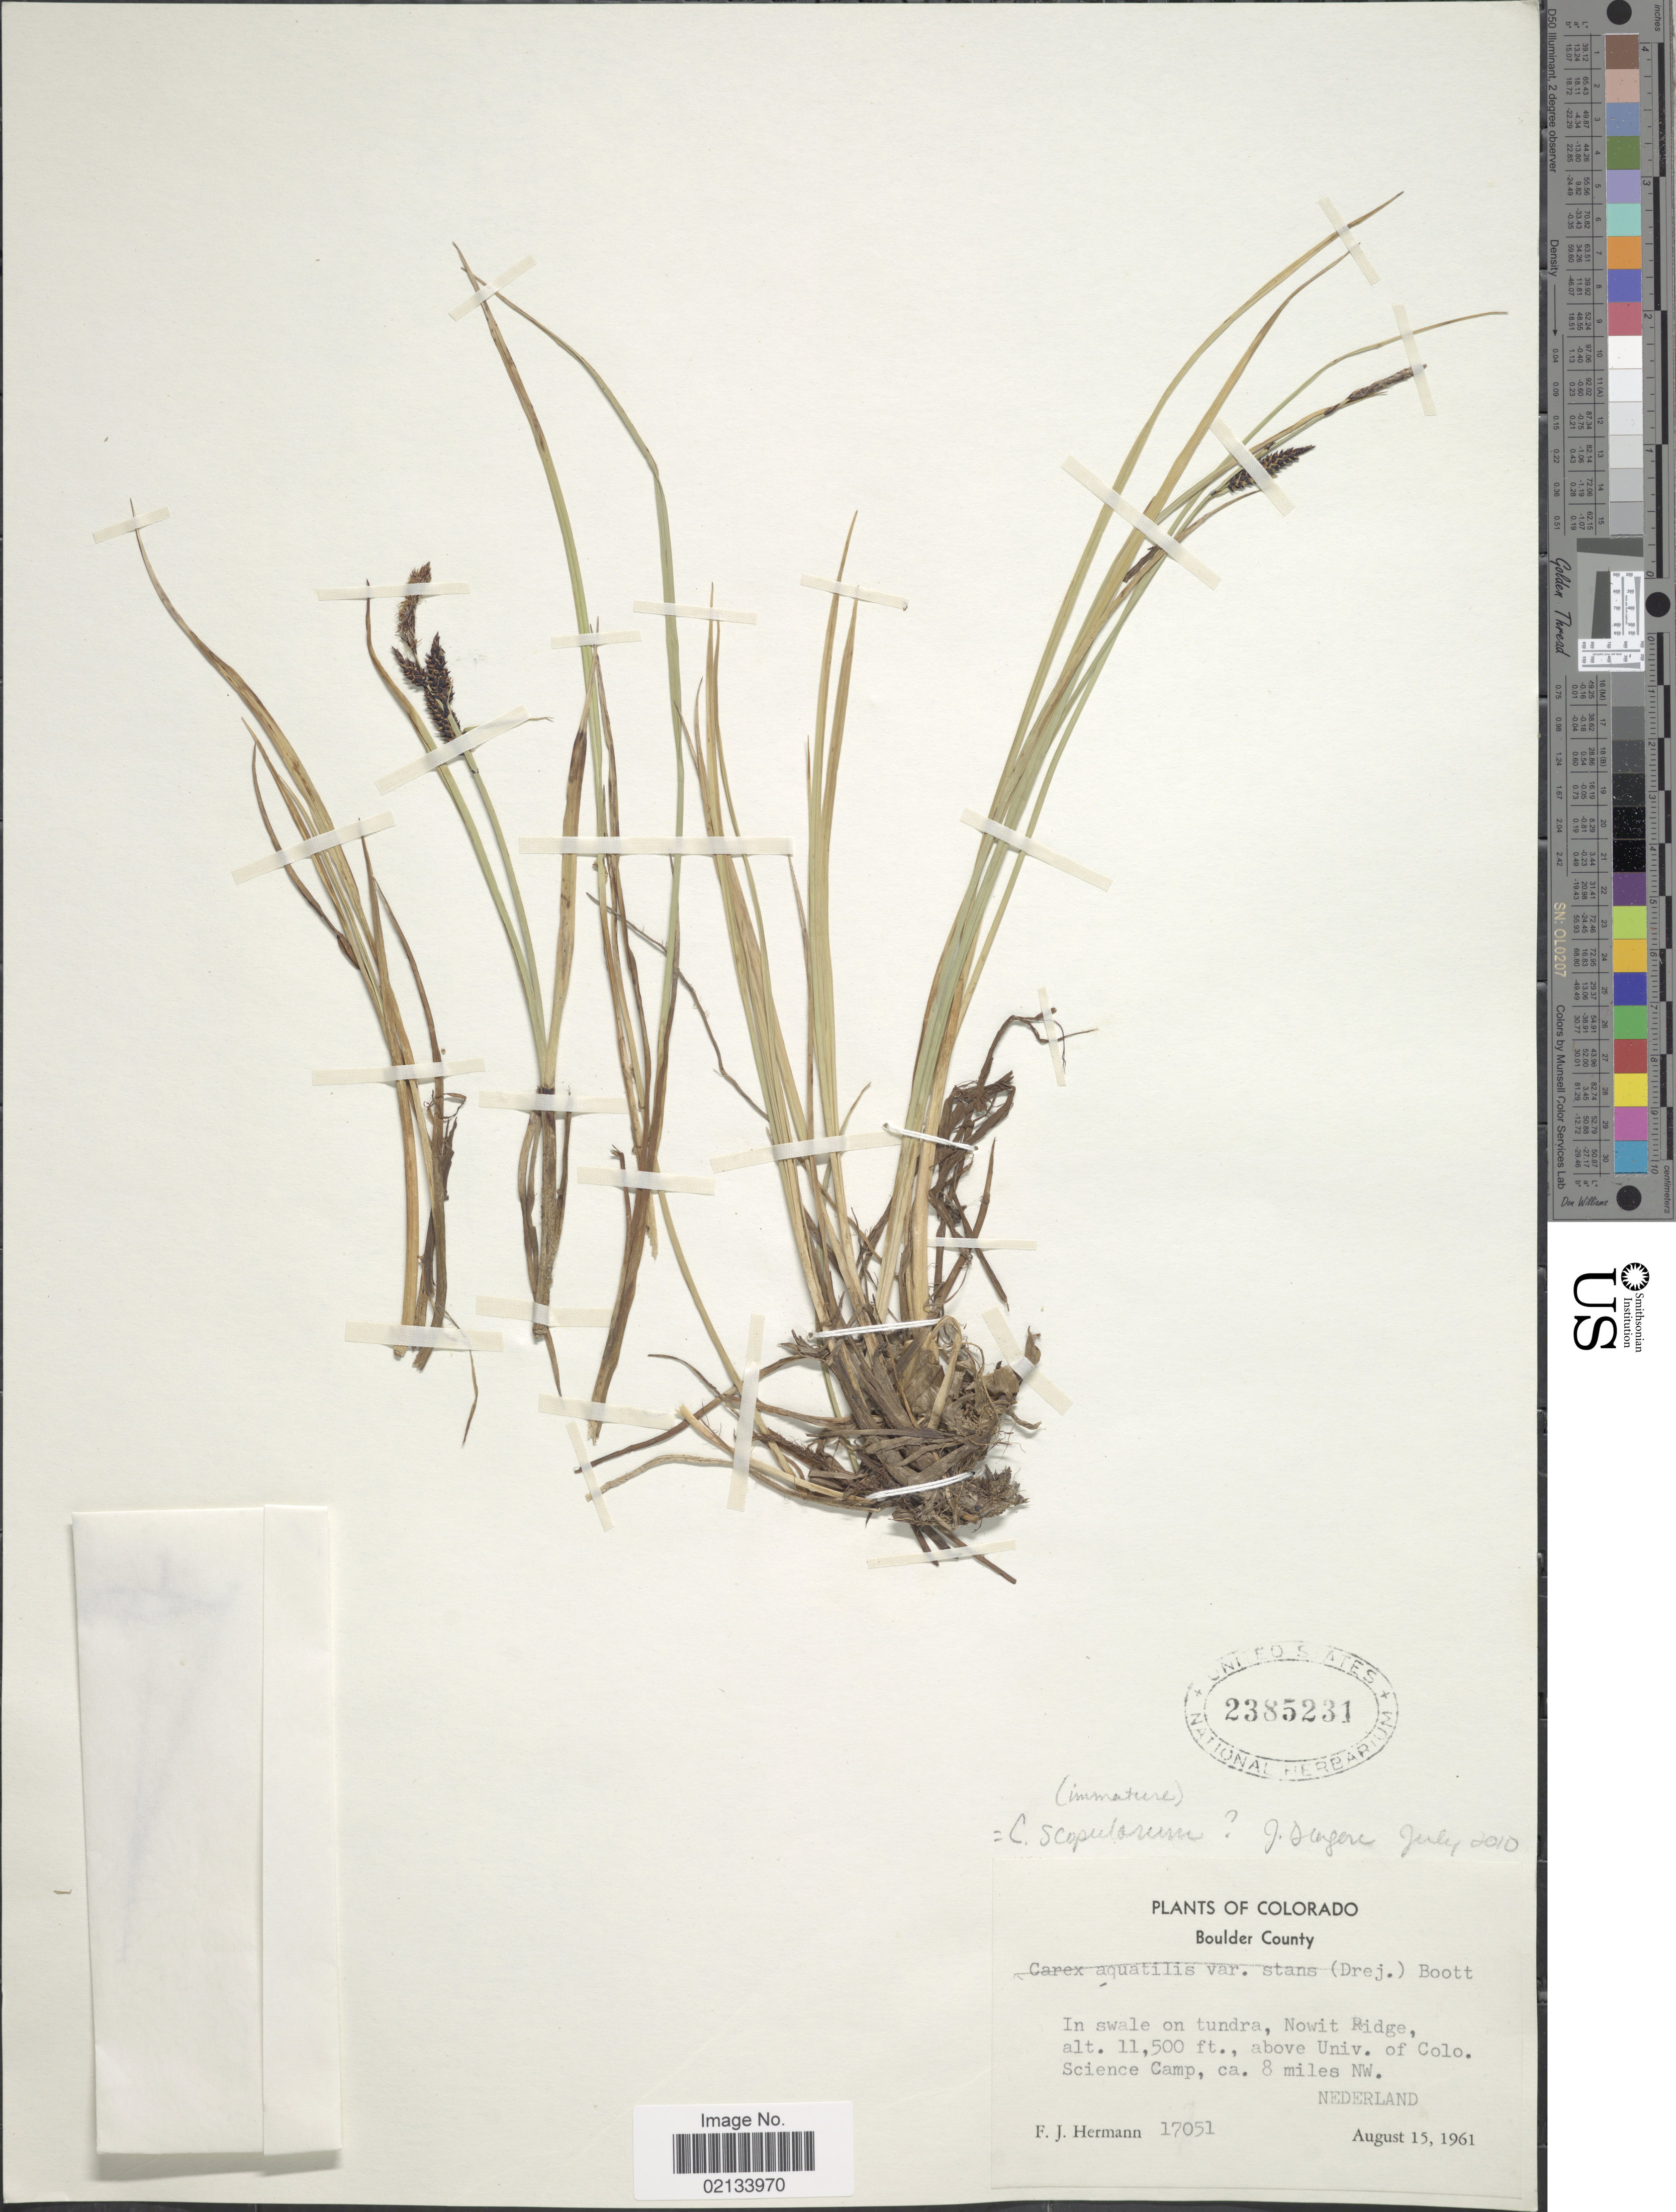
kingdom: Plantae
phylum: Tracheophyta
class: Liliopsida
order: Poales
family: Cyperaceae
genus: Carex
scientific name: Carex scopulorum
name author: Holm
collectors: F. J. Hermann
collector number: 17051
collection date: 1961-08-15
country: United States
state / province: Colorado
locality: Boulder County, in swale on tundra, Nowit Ridge, above Unic. of Colo. Science Camp, ca. 8 miles NW Nederland.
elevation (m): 3505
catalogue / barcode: US 2385231